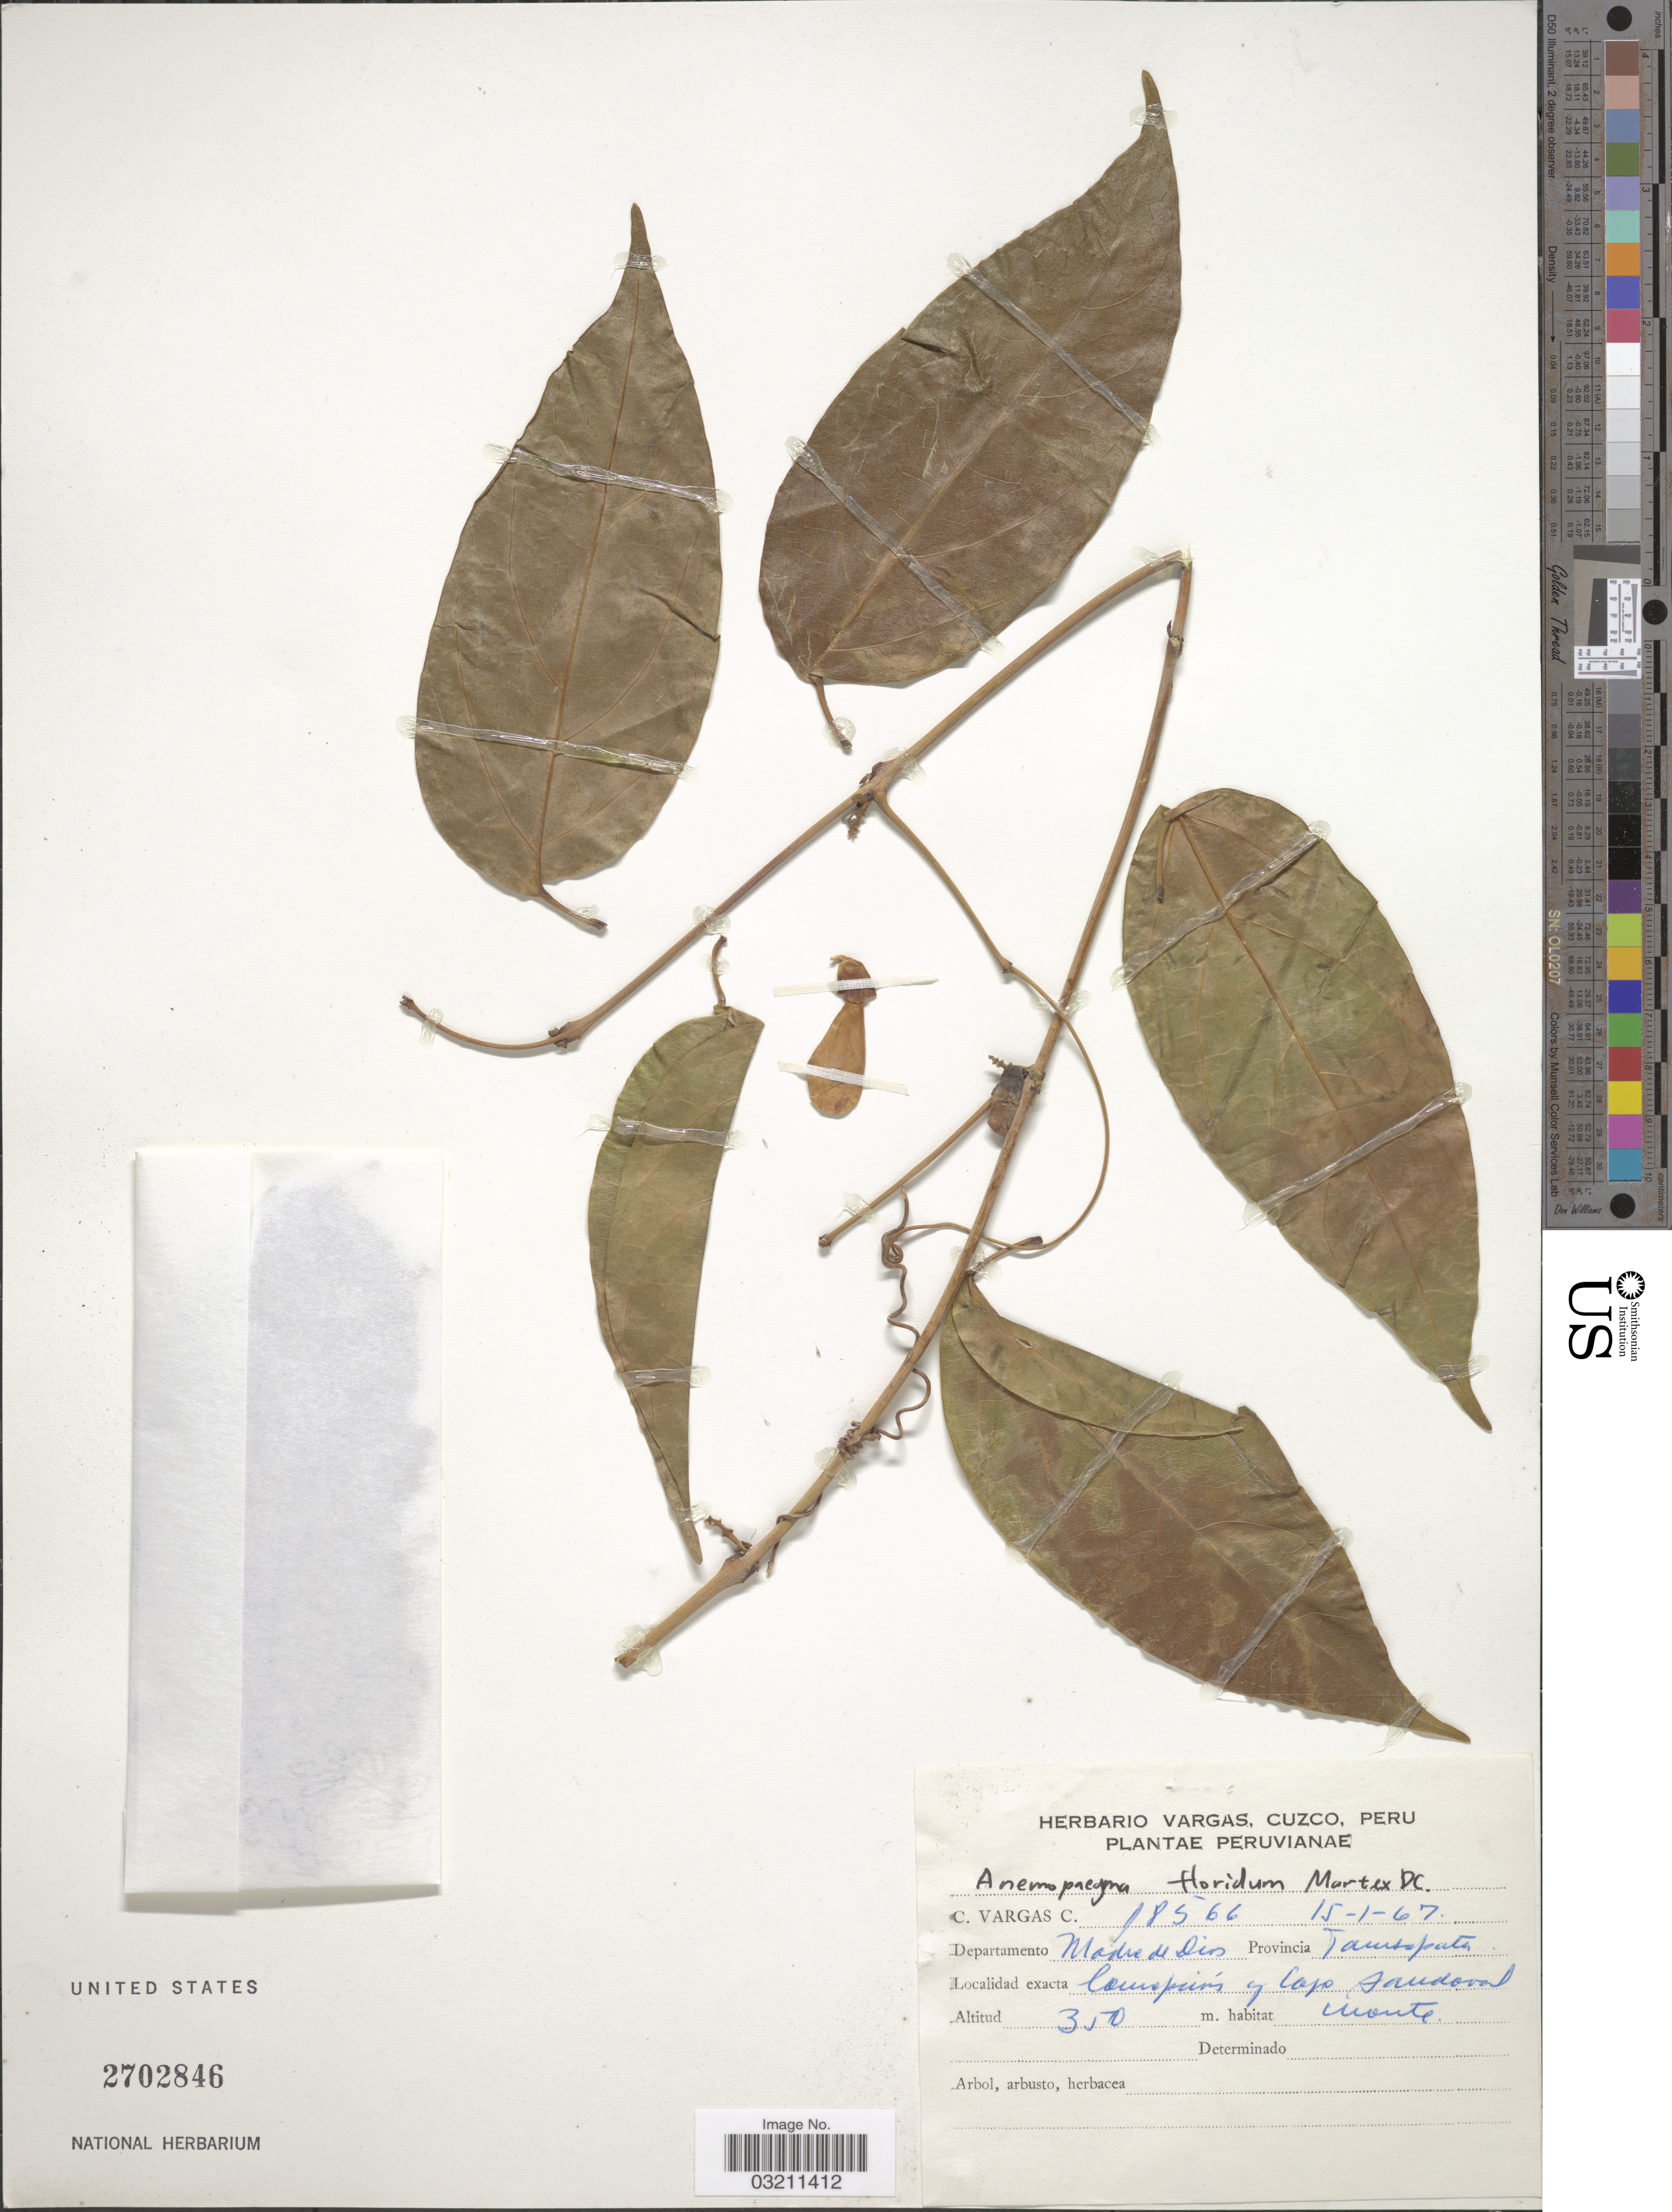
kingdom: Plantae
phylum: Tracheophyta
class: Magnoliopsida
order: Lamiales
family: Bignoniaceae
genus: Anemopaegma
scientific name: Anemopaegma floridum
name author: Mart. ex DC.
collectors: C. Vargas Calderón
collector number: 18566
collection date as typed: Transcribed d/m/y: 15/1/67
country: Peru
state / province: Madre de Dios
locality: Departamento Madre de Dios. Provincia Tambopata. Concepcion y Lago Sandoval.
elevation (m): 350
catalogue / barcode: US 2702846